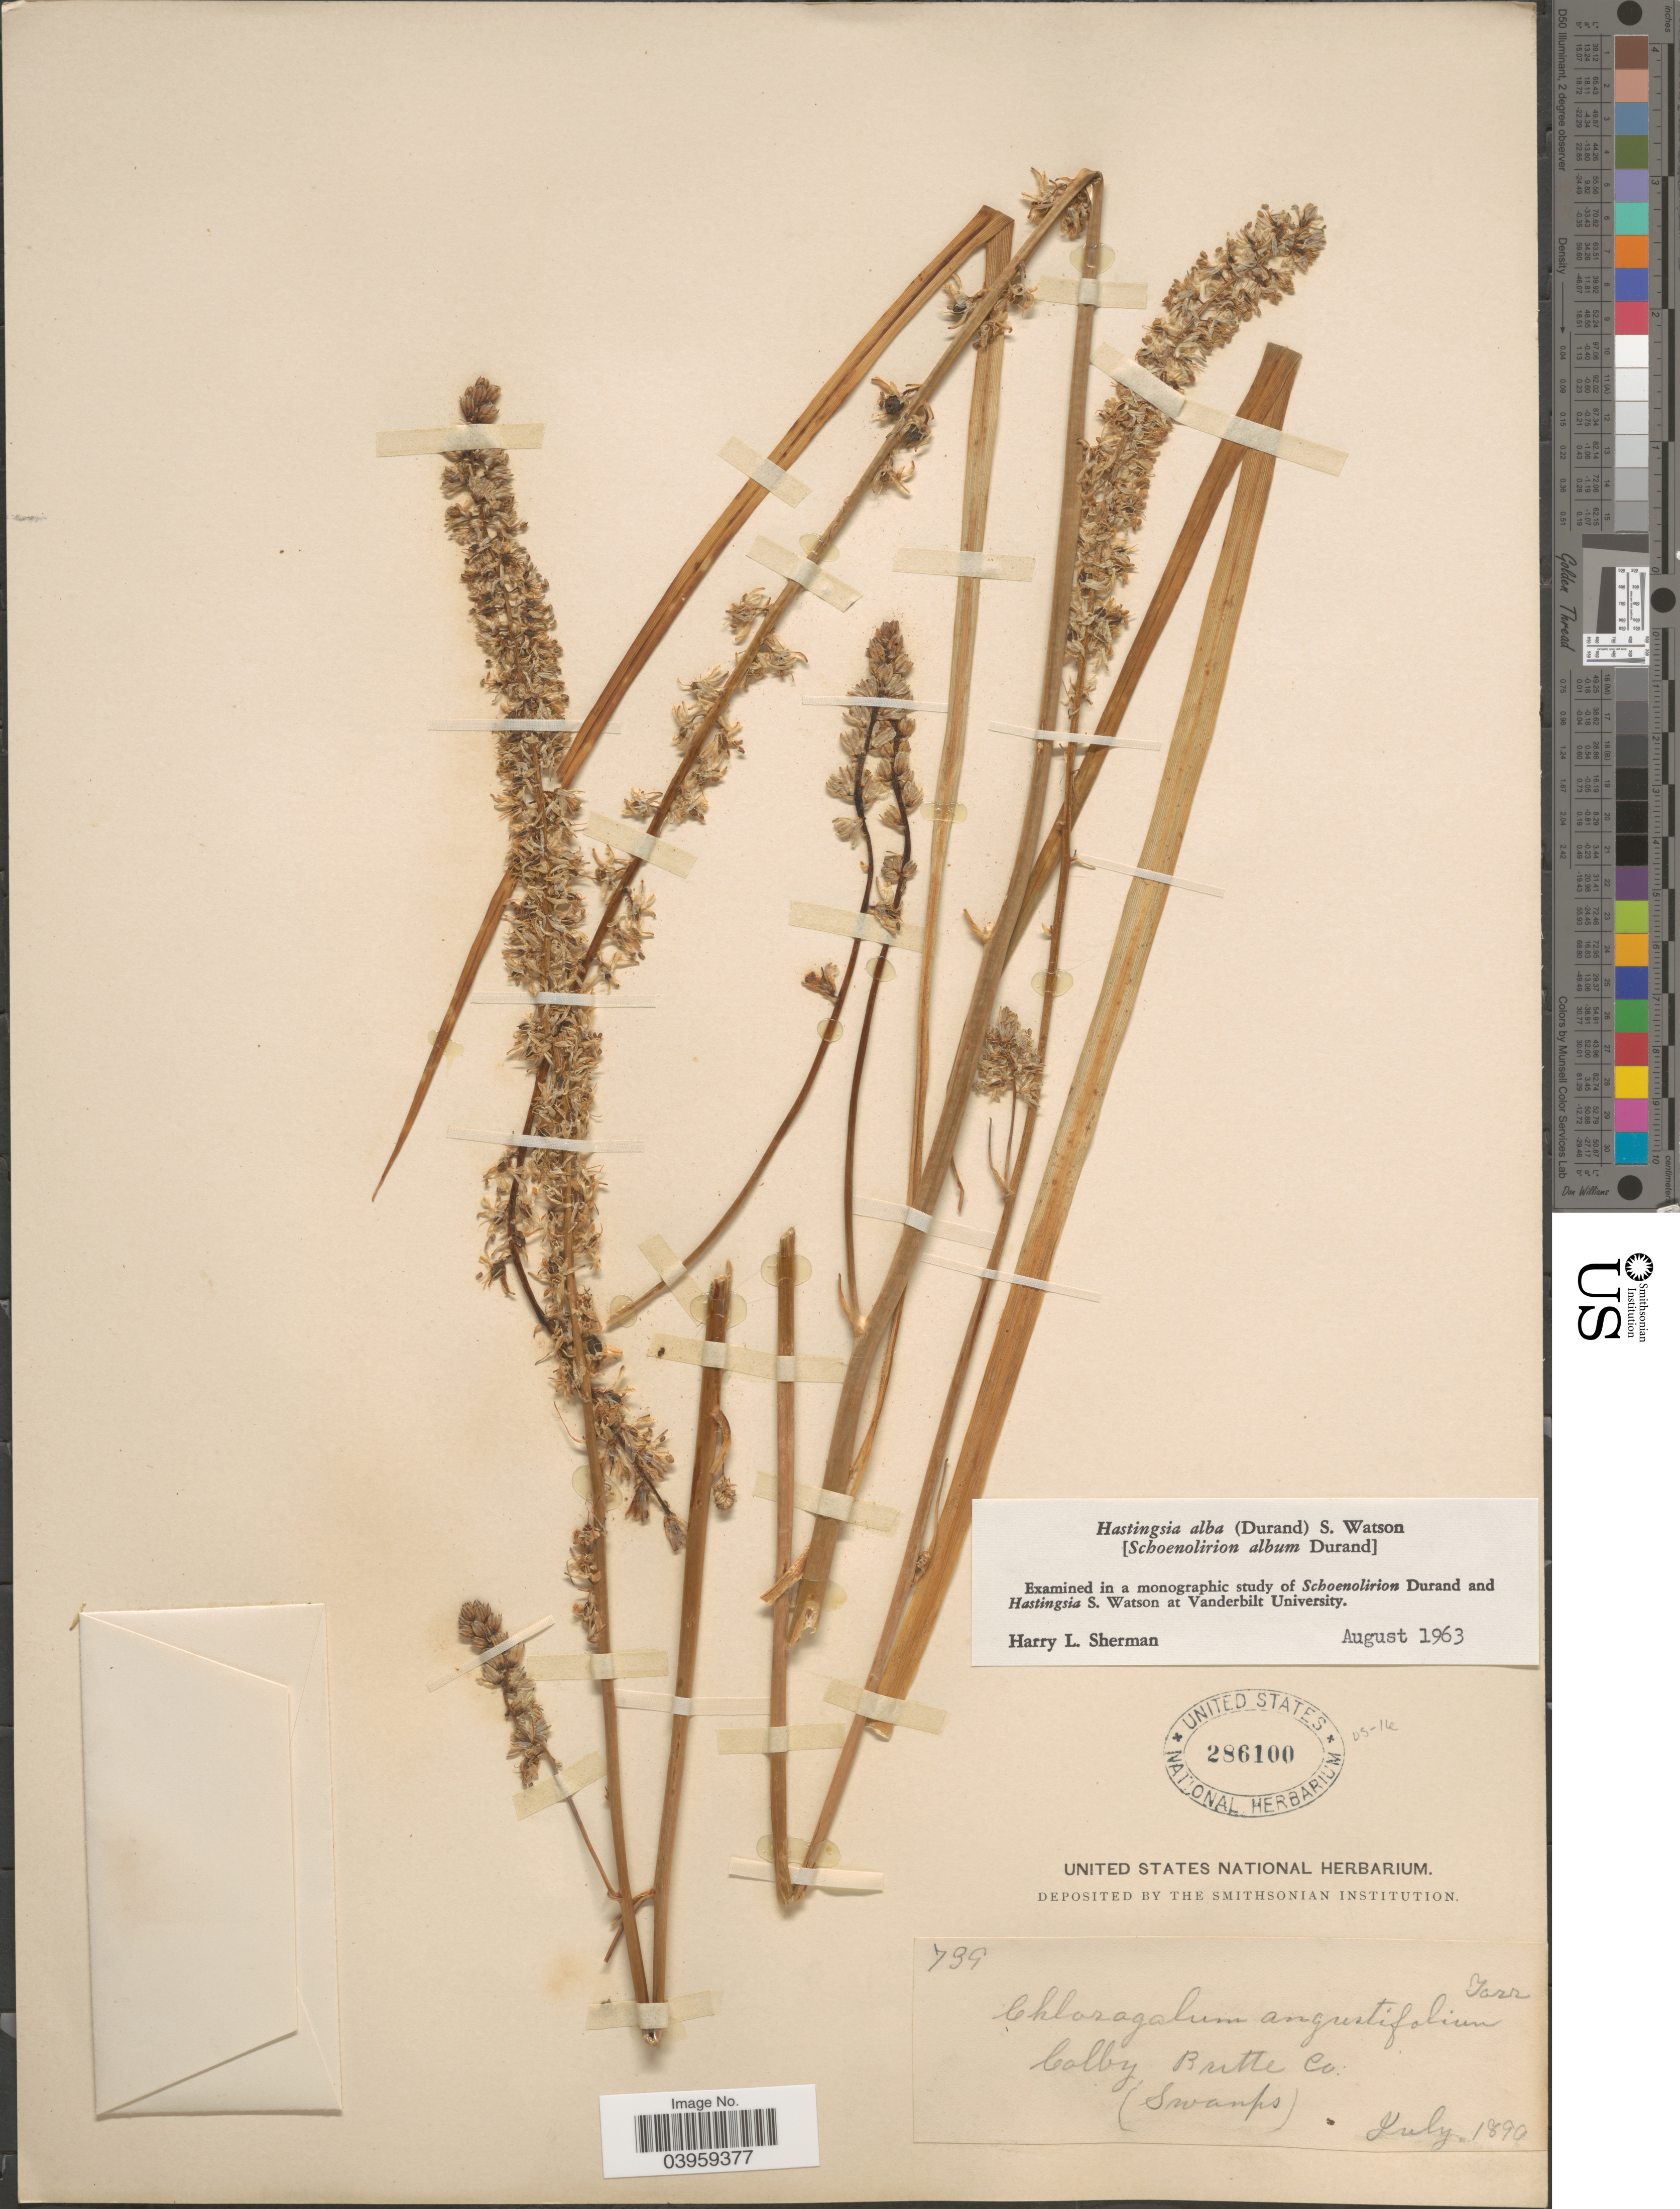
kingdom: Plantae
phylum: Tracheophyta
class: Liliopsida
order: Asparagales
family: Asparagaceae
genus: Hastingsia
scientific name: Hastingsia alba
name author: (Durand) S. Watson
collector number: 739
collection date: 1890-07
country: United States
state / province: California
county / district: Butte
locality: Colby, Butte Co.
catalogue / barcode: US 286100